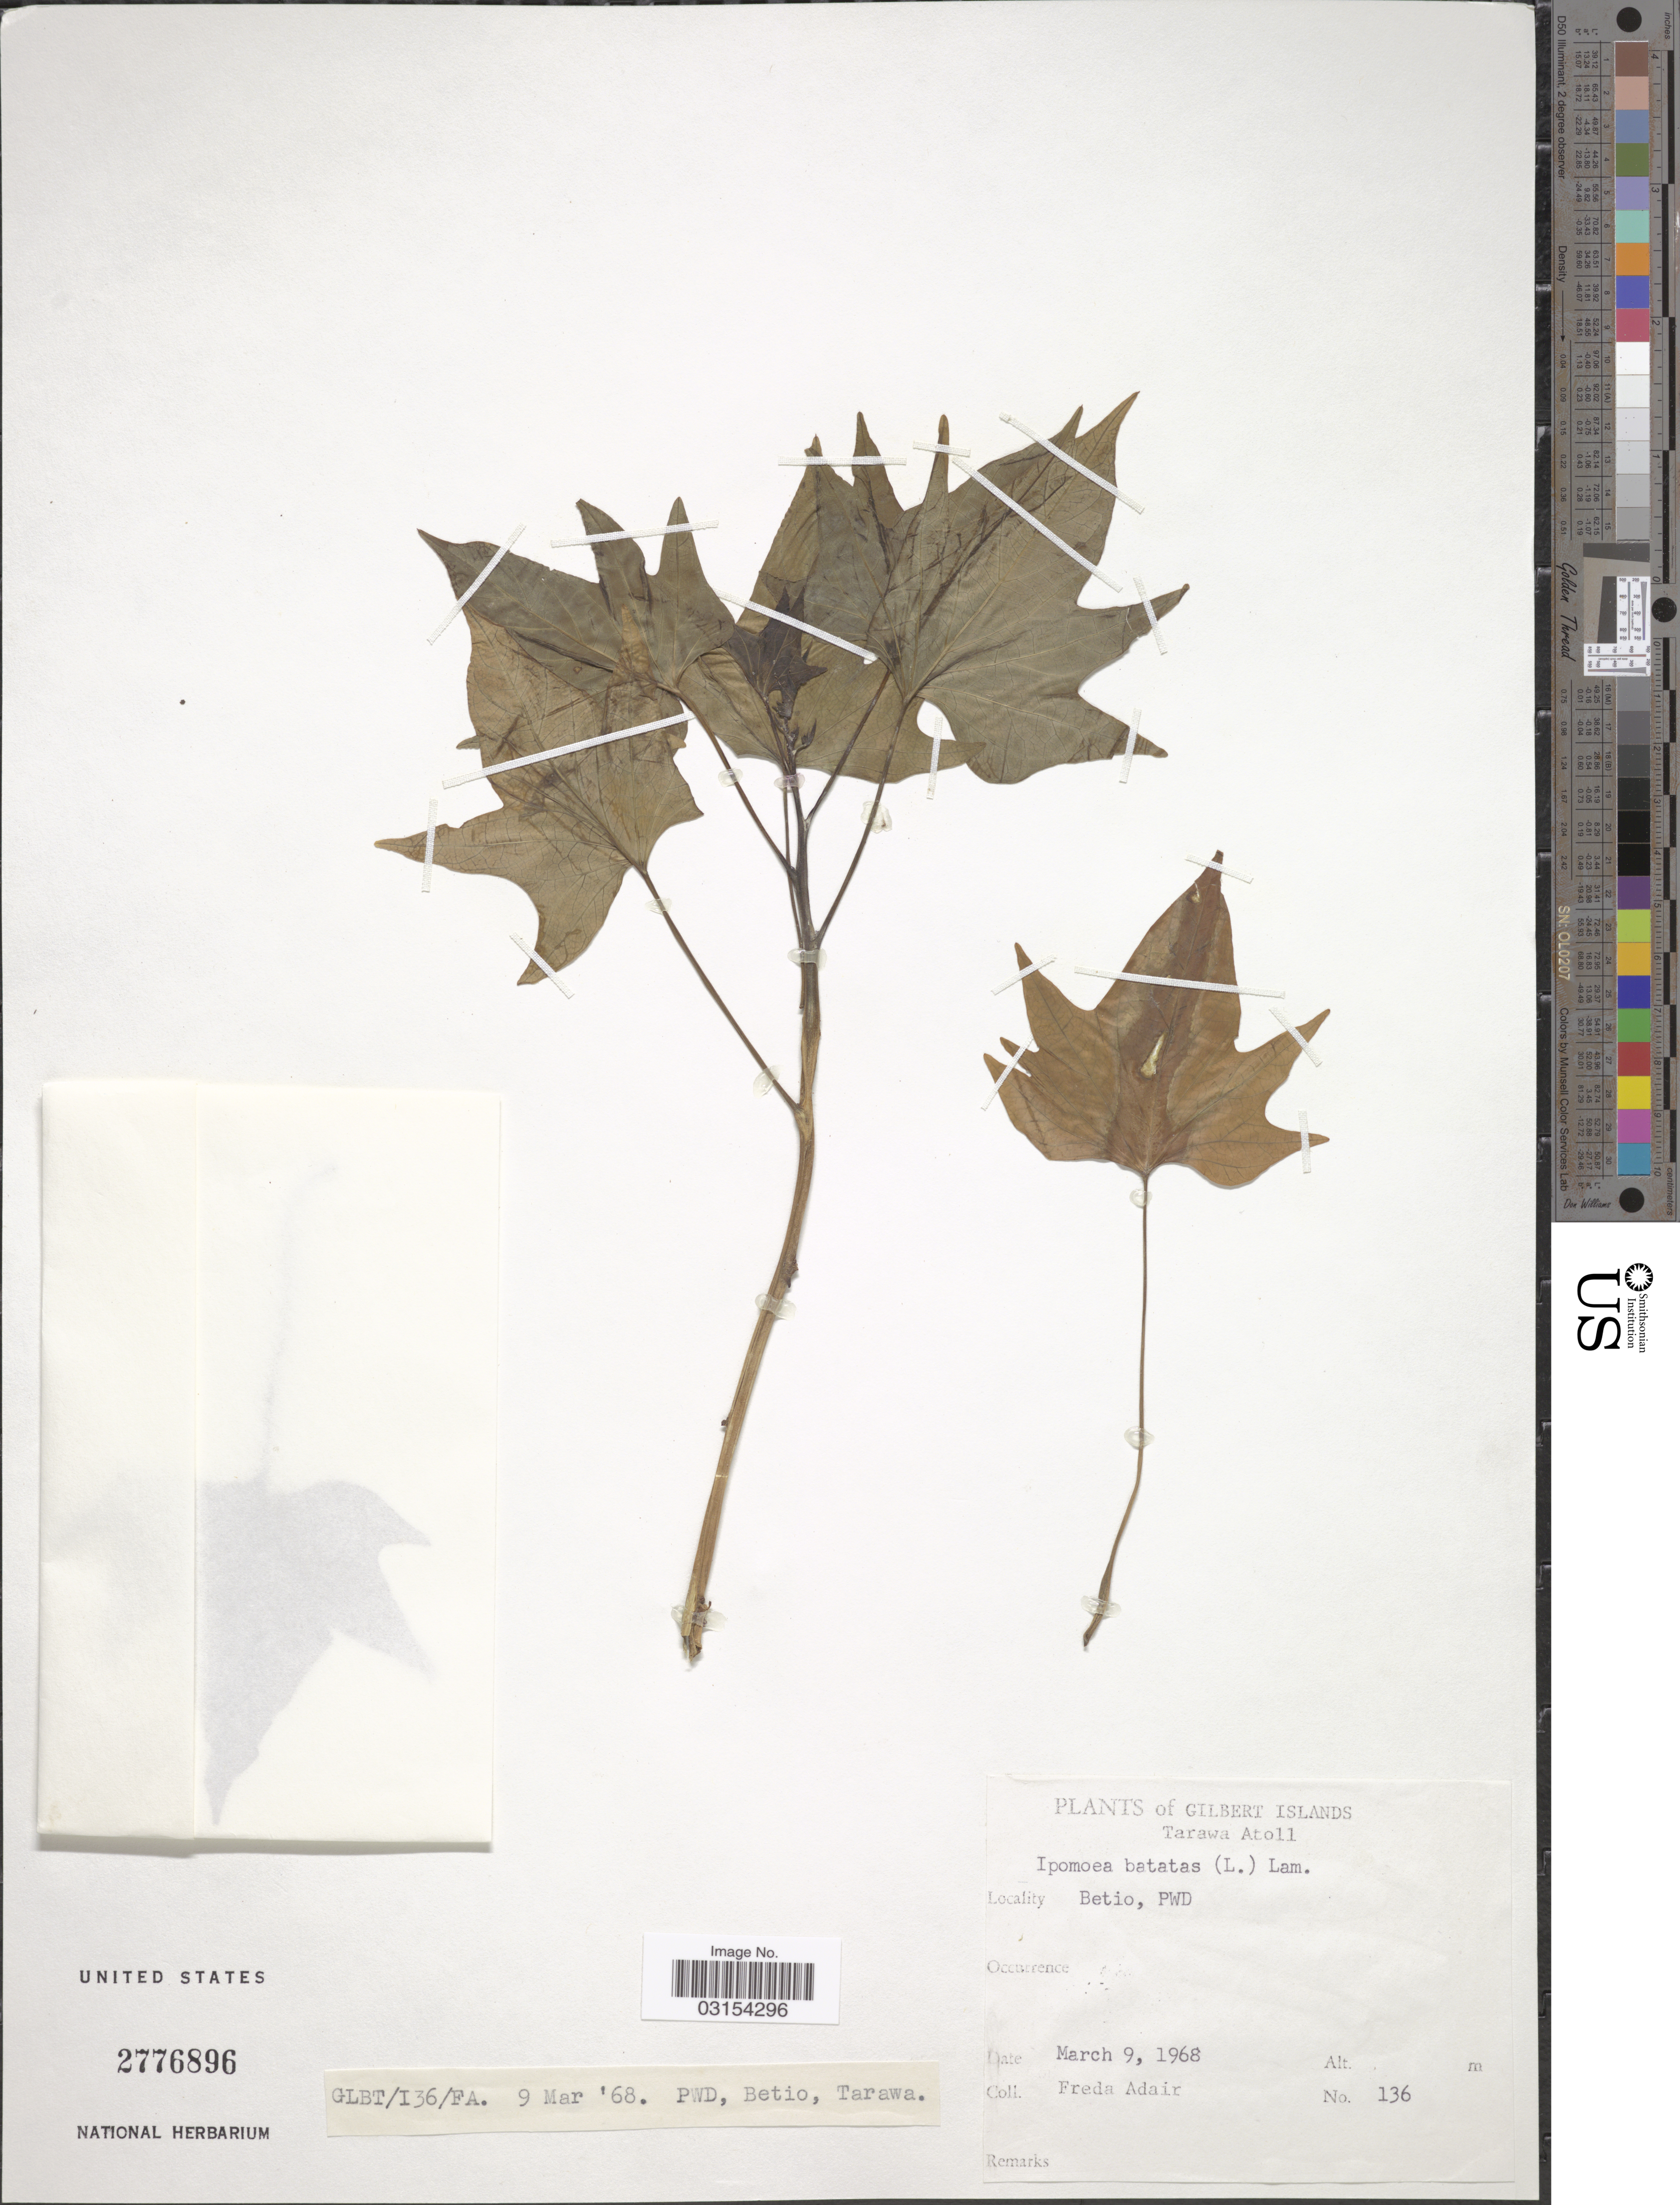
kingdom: Plantae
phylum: Tracheophyta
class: Magnoliopsida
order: Solanales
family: Convolvulaceae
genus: Ipomoea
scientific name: Ipomoea batatas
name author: (L.) Lam.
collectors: F. Adair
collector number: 136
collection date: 1968-03-09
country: Kiribati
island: Tarawa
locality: Gilbert Islands. Tarawa Atoll. Betio, PWD.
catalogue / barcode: US 2776896